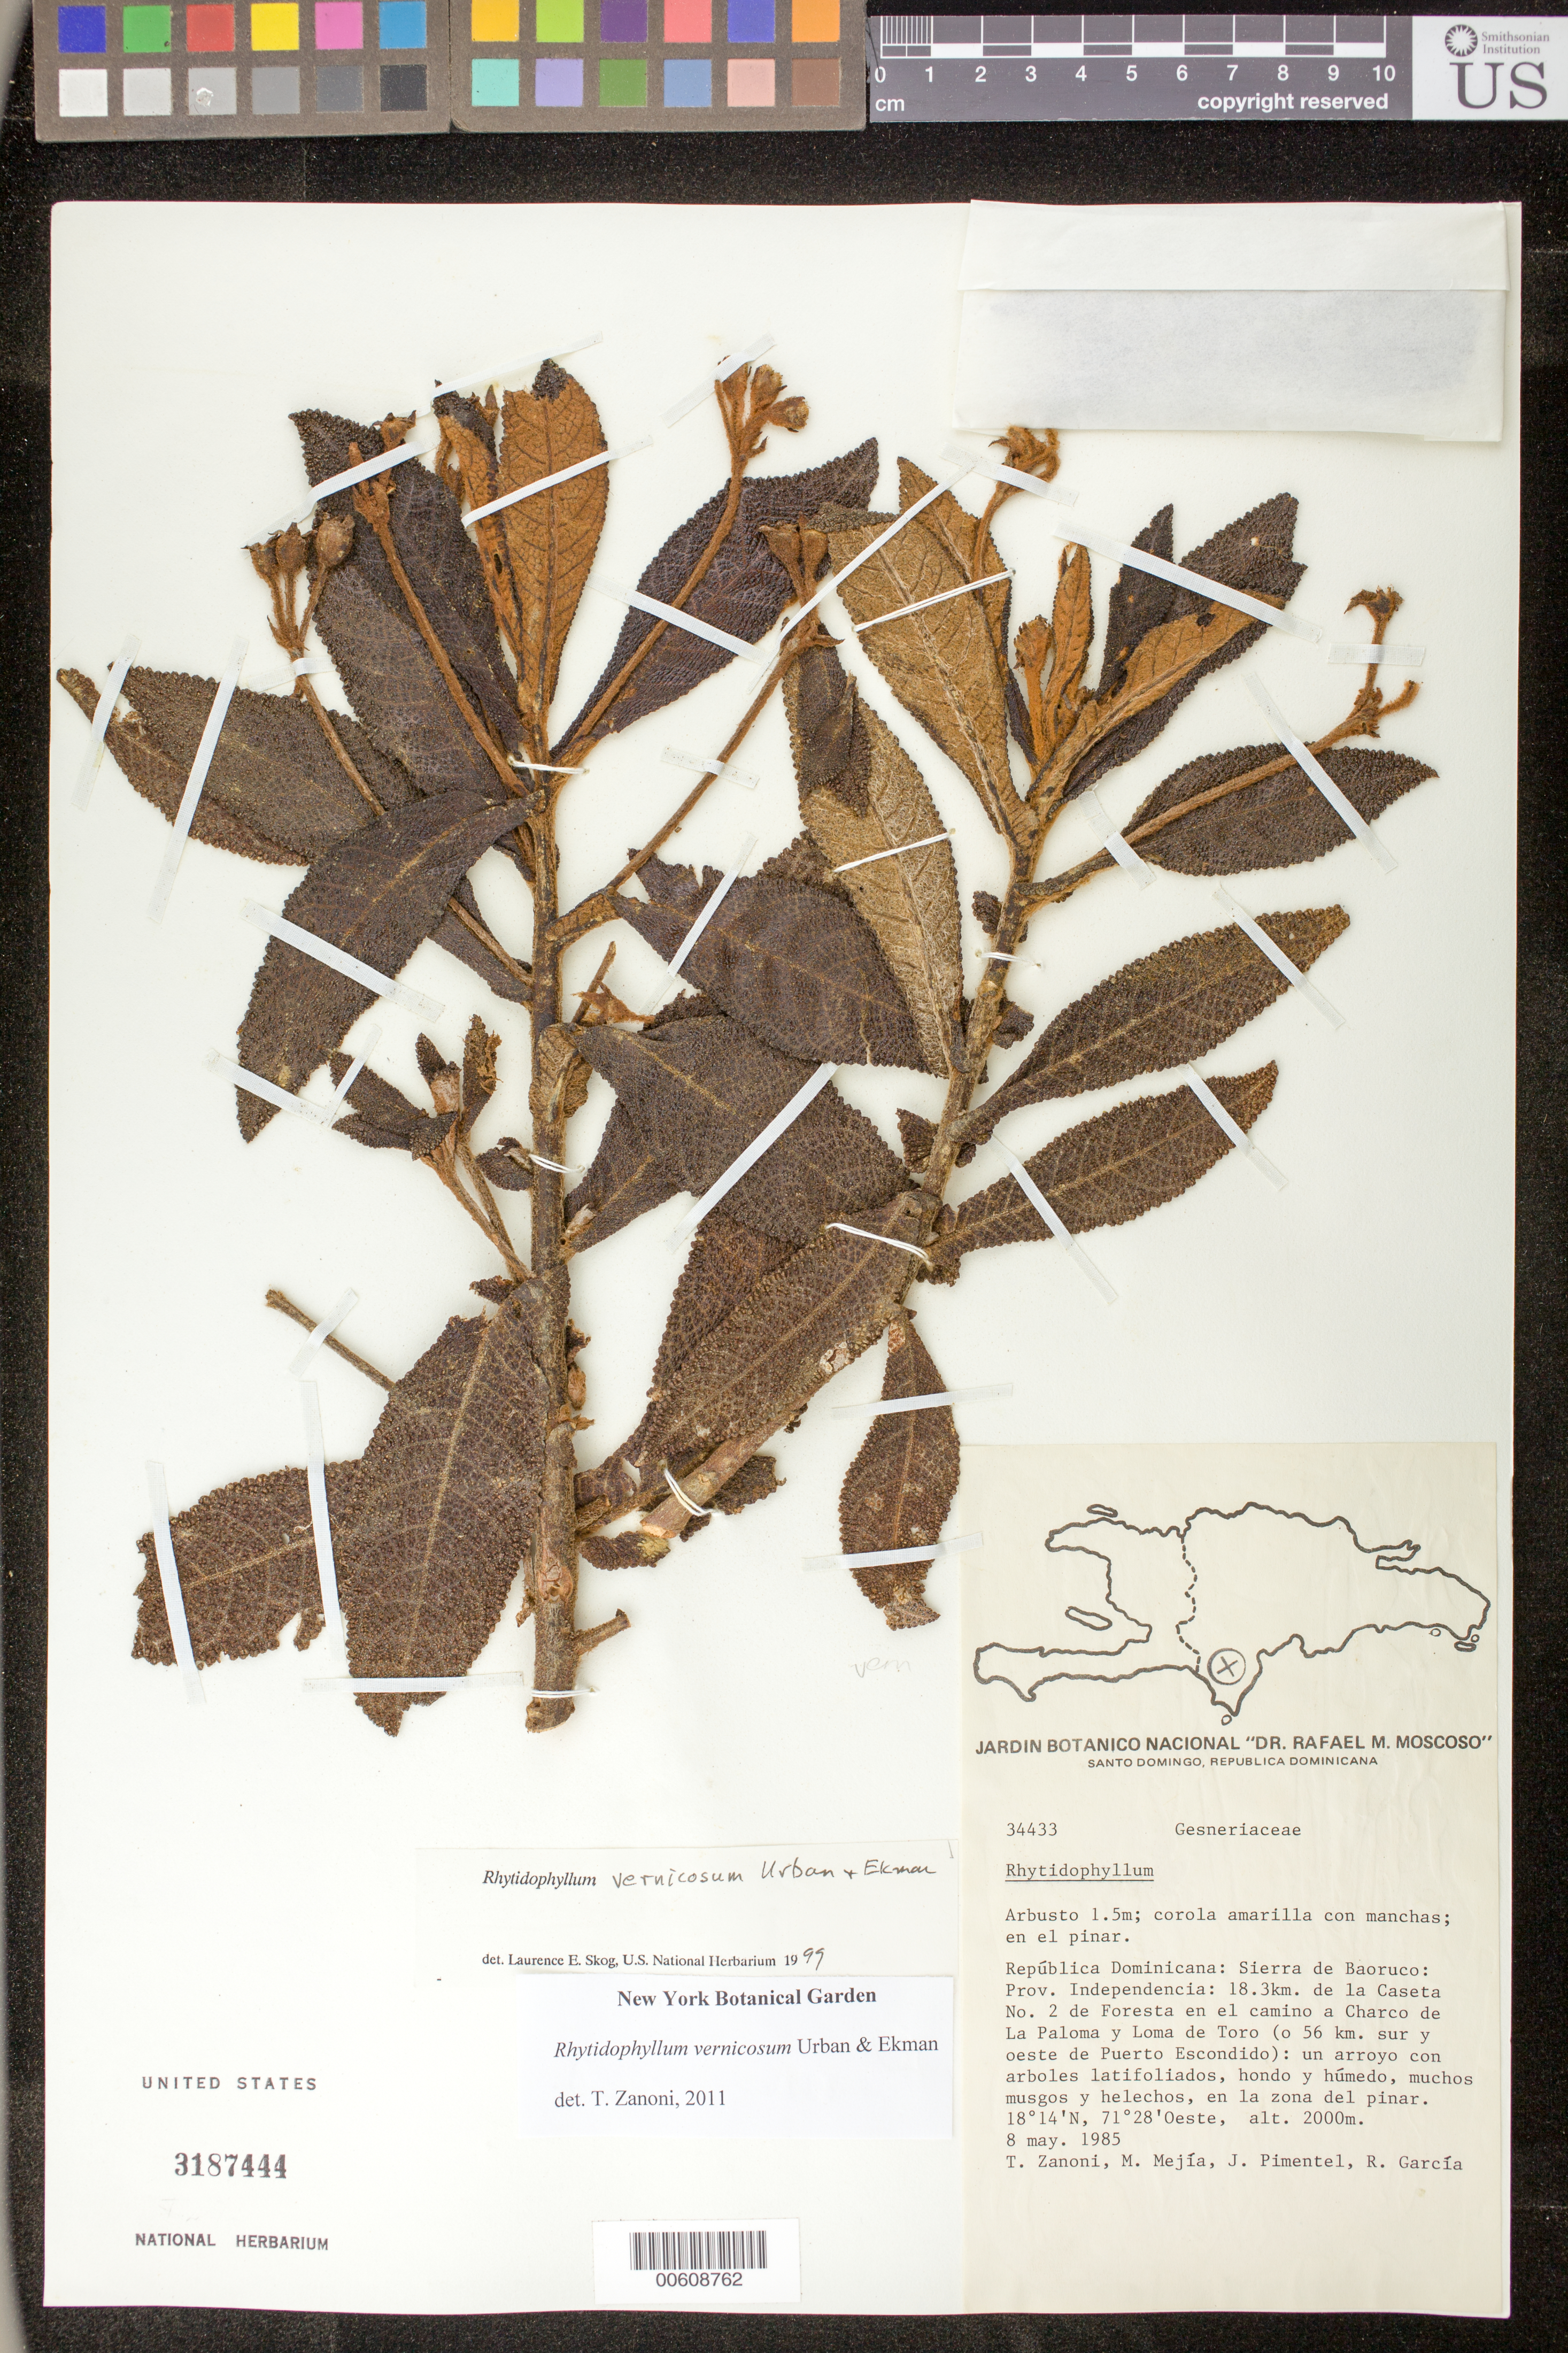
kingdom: Plantae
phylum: Tracheophyta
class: Magnoliopsida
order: Lamiales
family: Gesneriaceae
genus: Rhytidophyllum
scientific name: Rhytidophyllum vernicosum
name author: Urb. & Ekman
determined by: Skog, Laurence E.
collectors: T. A. Zanoni, M. Mejia, J. Pimentel & R. García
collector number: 34433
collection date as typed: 08 May 1985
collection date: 1985-05-08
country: Dominican Republic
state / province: Independencia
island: Hispaniola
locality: Sierra de Baoruco: 18.3 km de la Caseta No. 2 de Foresta en el camino a Charco de La Palma y Loma de Toro (o 56 km S y W de Puerto Escondido)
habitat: Un arroyo con árboles latifoliados, hondo y húmedo, muchos musgos y helechos, en la zona del pinar; en el pinar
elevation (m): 2000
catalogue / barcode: US 3187444